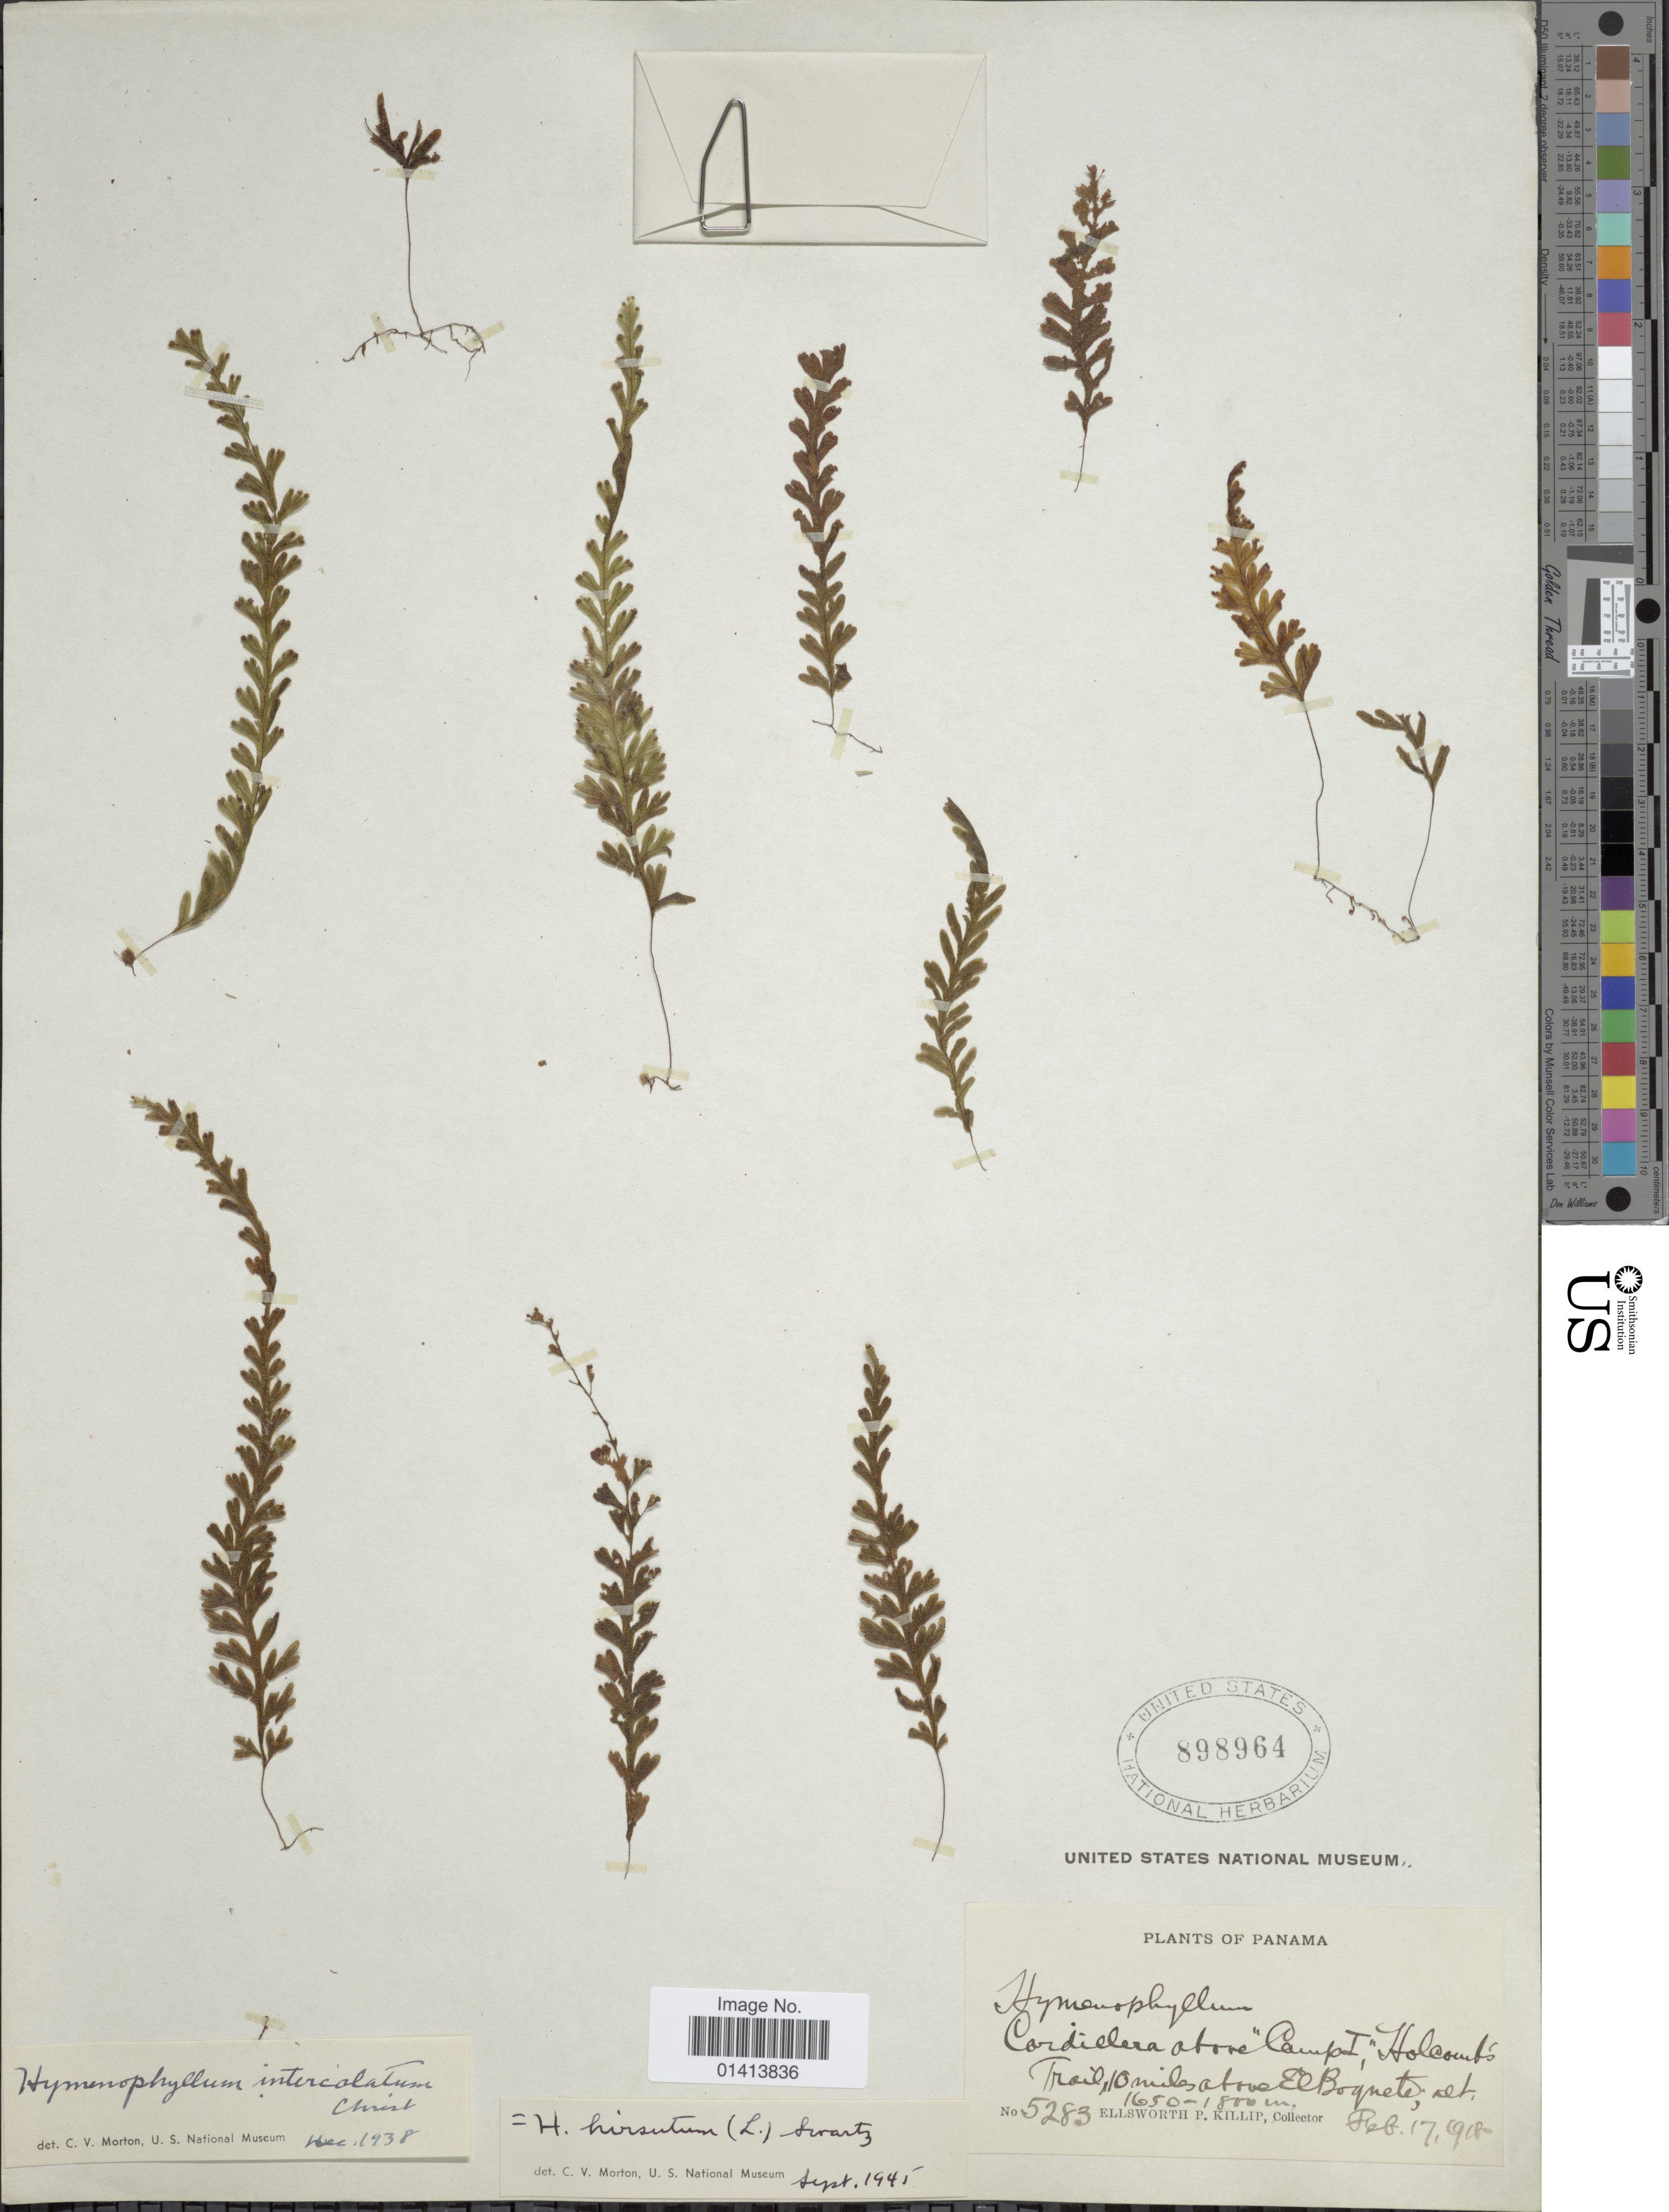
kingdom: Plantae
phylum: Tracheophyta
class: Polypodiopsida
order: Hymenophyllales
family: Hymenophyllaceae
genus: Hymenophyllum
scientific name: Hymenophyllum fragile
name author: (Hedw.) C.V. Morton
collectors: E. P. Killip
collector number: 5283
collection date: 1918-02-17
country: Panama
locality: Cordillera above 'Camp I' Holcomb's Trail, 110 miles above El Boquete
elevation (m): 1650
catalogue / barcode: US 898964